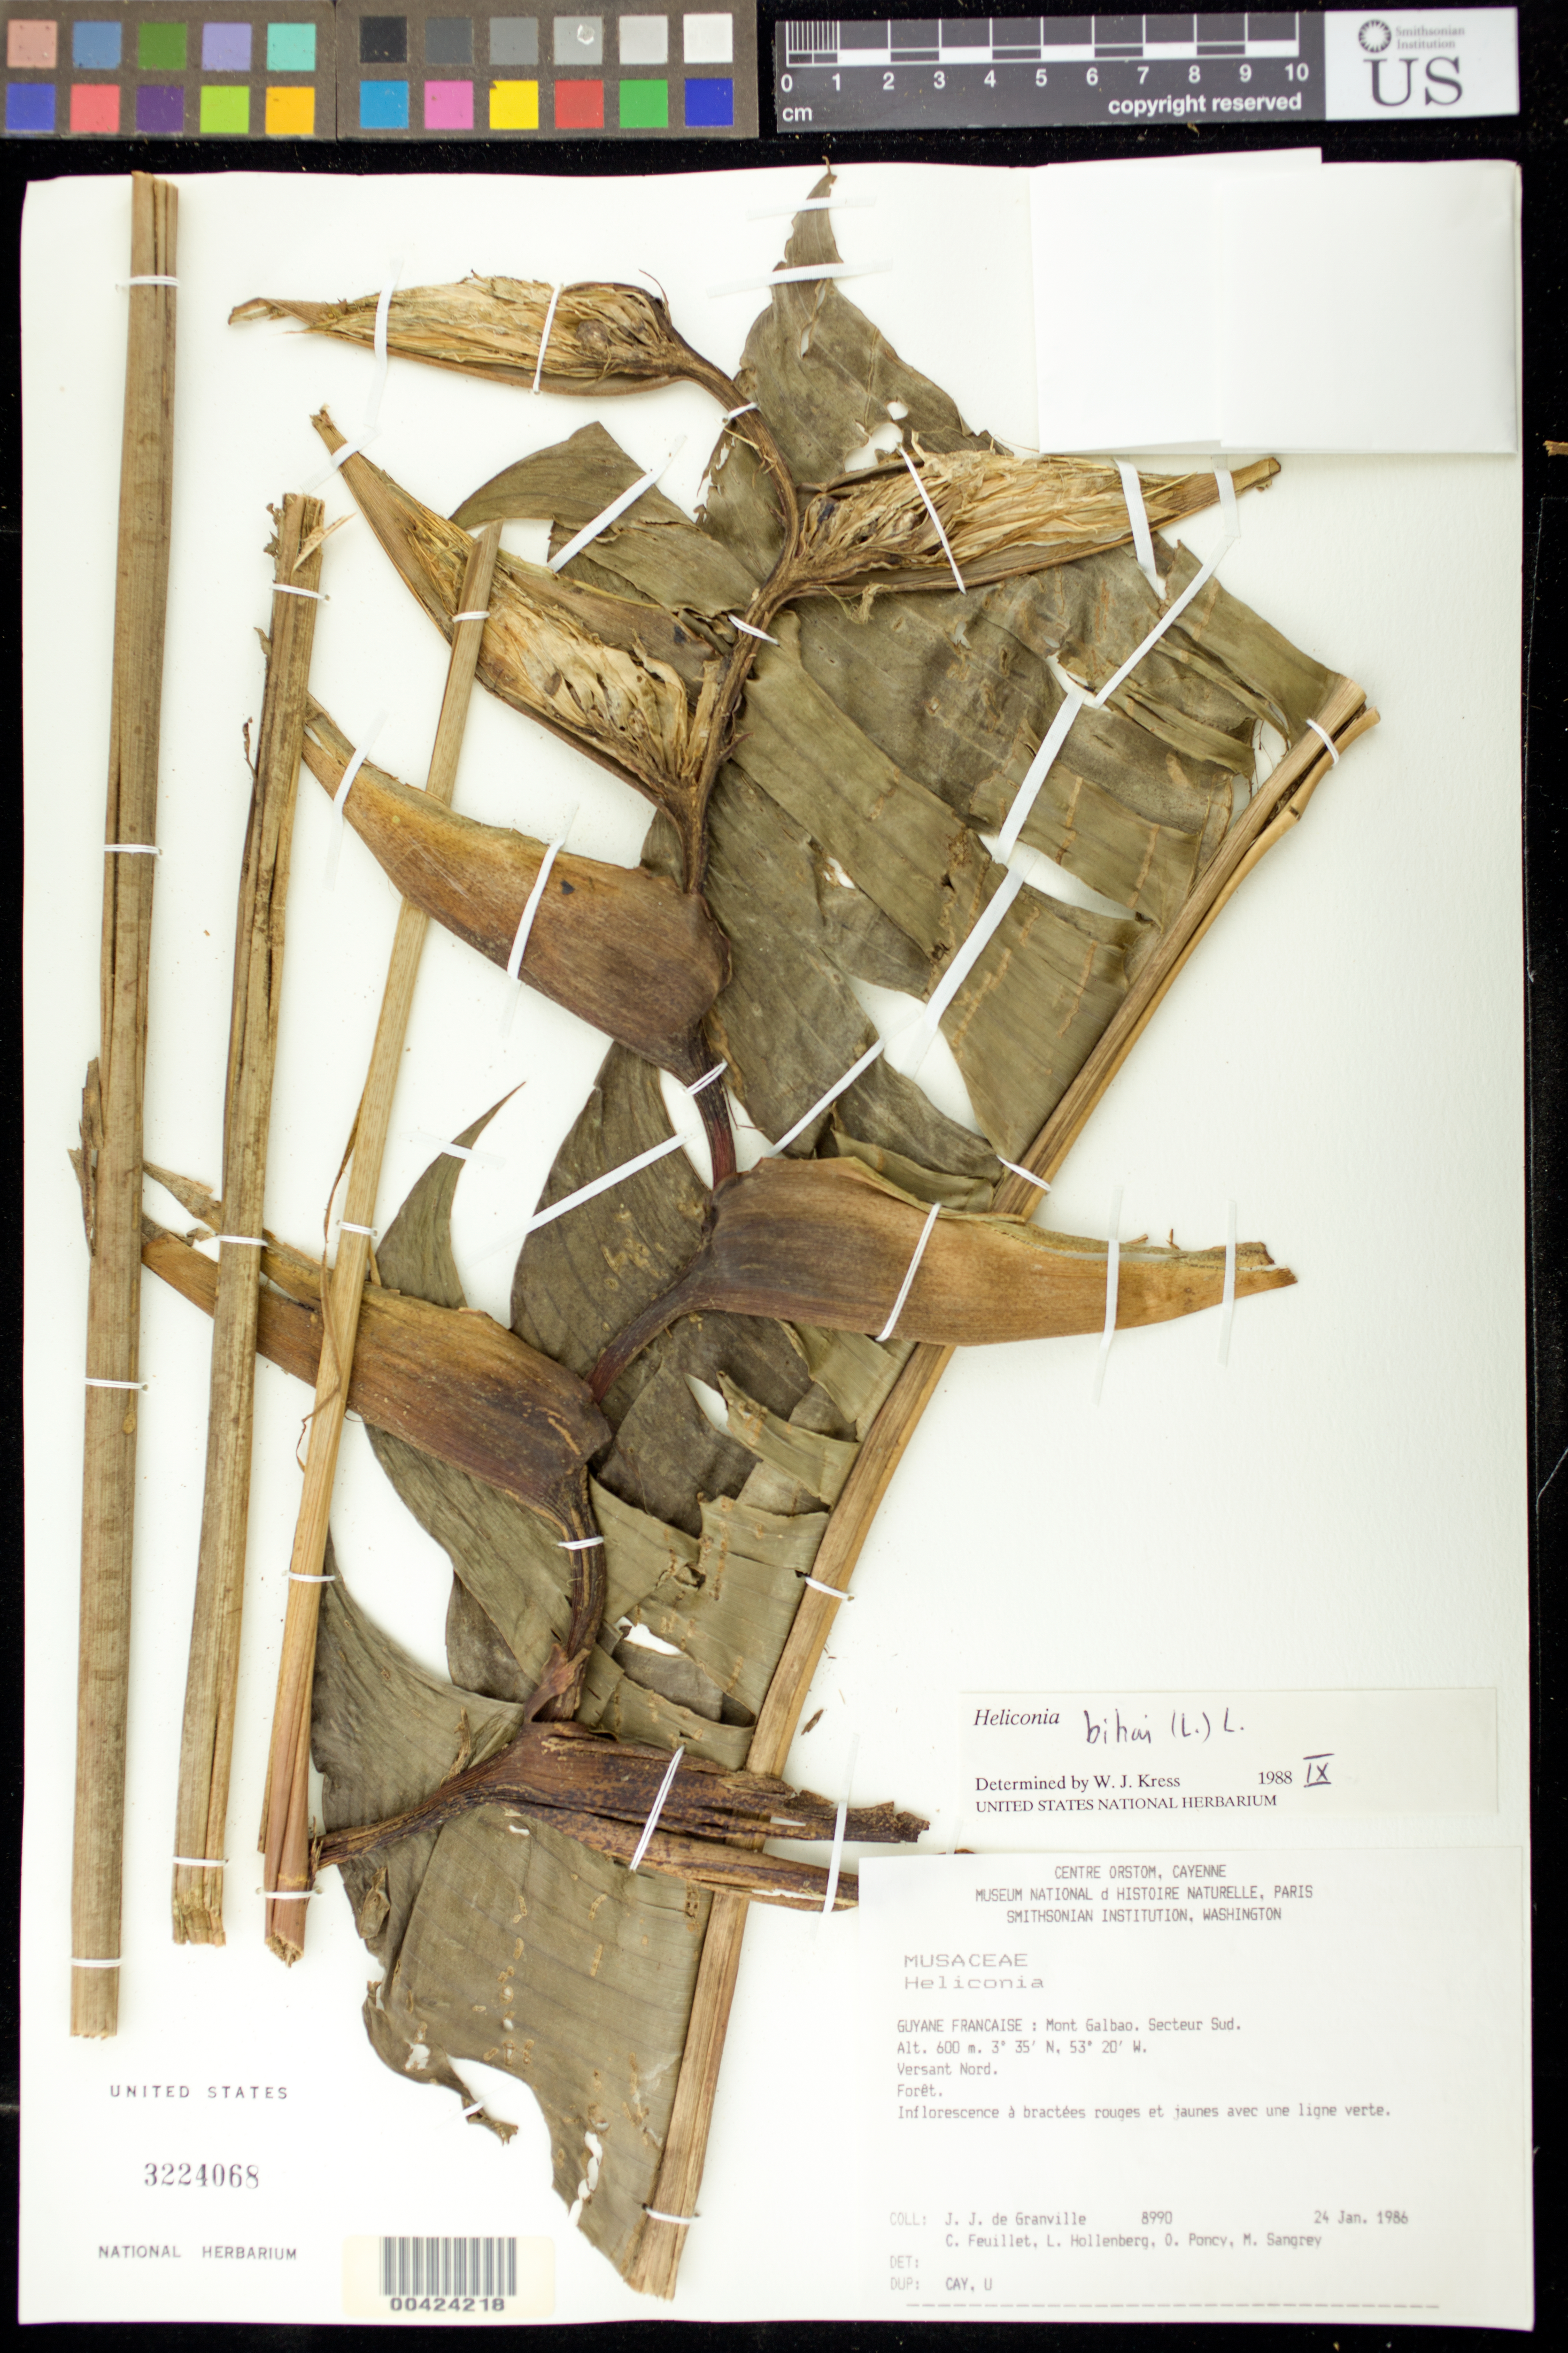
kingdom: Plantae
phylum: Tracheophyta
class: Liliopsida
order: Zingiberales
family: Heliconiaceae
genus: Heliconia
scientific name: Heliconia bihai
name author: (L.) L.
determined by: Kress, W. J., (US), Smithsonian Institution - National Museum of Natural History (UNITED STATES)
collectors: J.-J. de Granville, C. Feuillet, L. Hollenberg, O. Poncy & M. S. Sangrey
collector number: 8990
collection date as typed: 24 Jan 1986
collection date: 1986-01-24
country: French Guiana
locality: Mont galbao, secteur sud - saint elie.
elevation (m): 600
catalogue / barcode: US 3224068